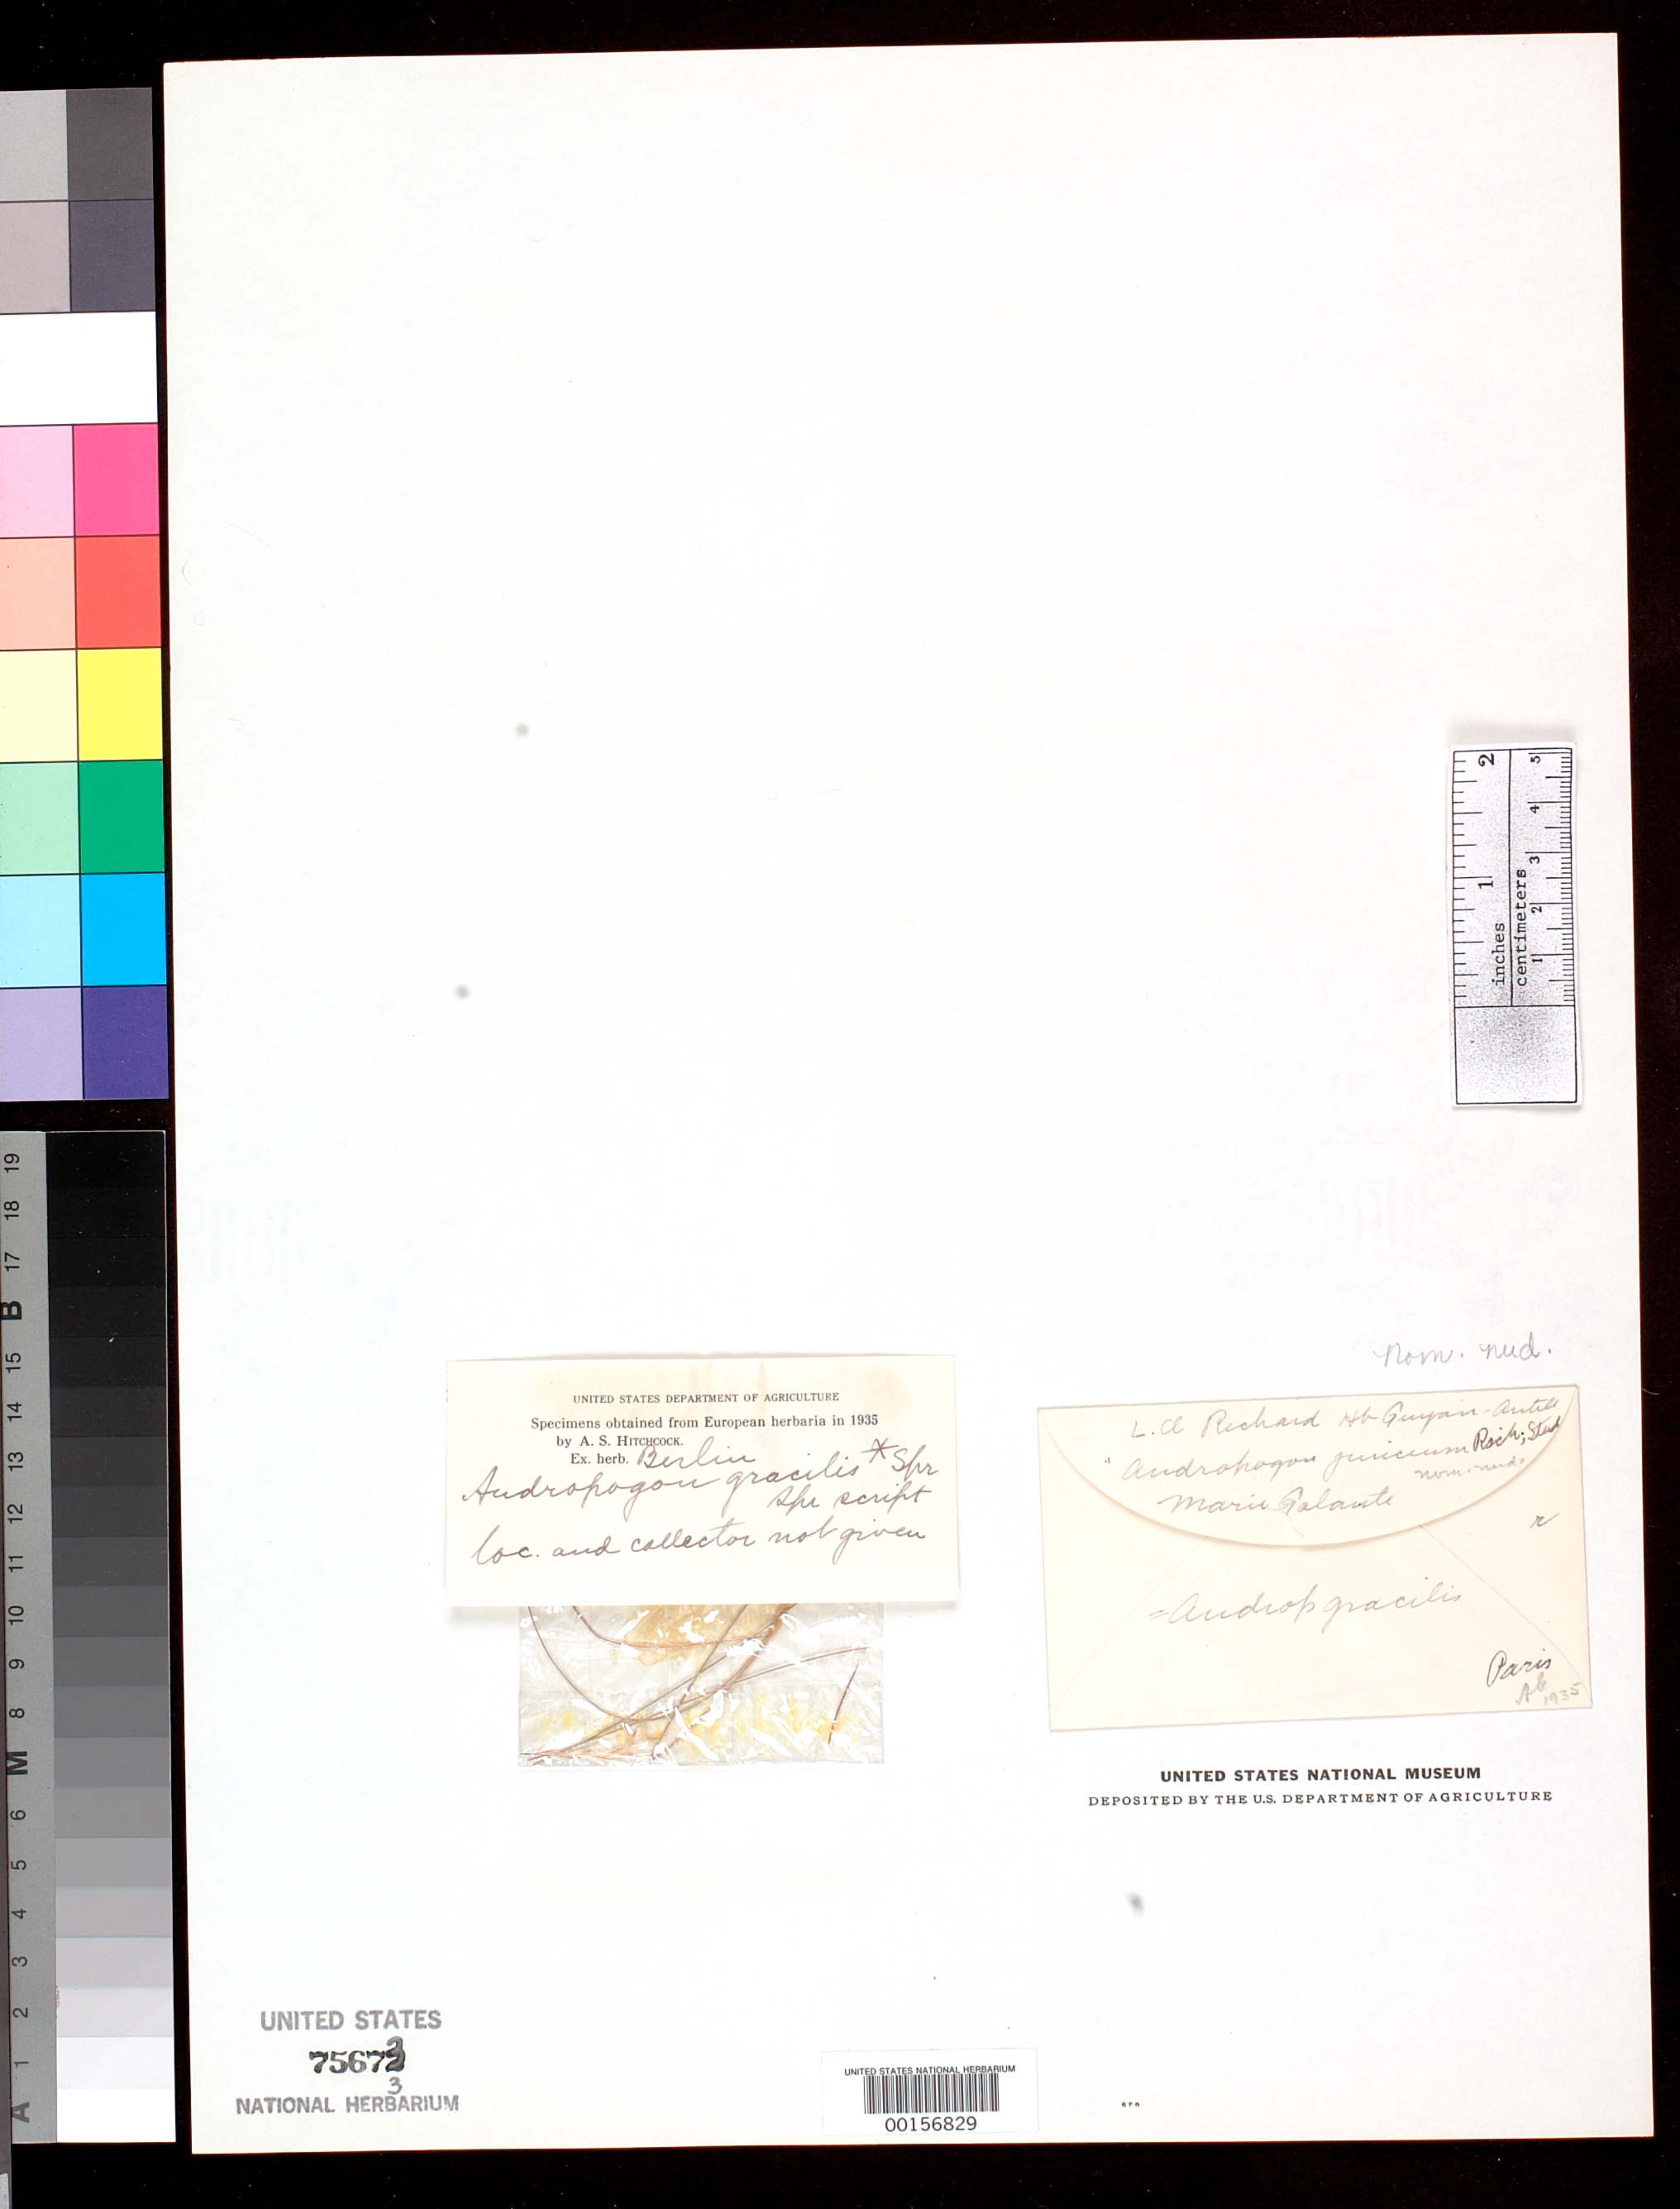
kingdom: Plantae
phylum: Tracheophyta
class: Liliopsida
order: Poales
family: Poaceae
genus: Andropogon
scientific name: Andropogon gracilis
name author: Spreng.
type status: Type Fragment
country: Dominican Republic / Haiti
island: Hispaniola Island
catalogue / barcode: US 75673